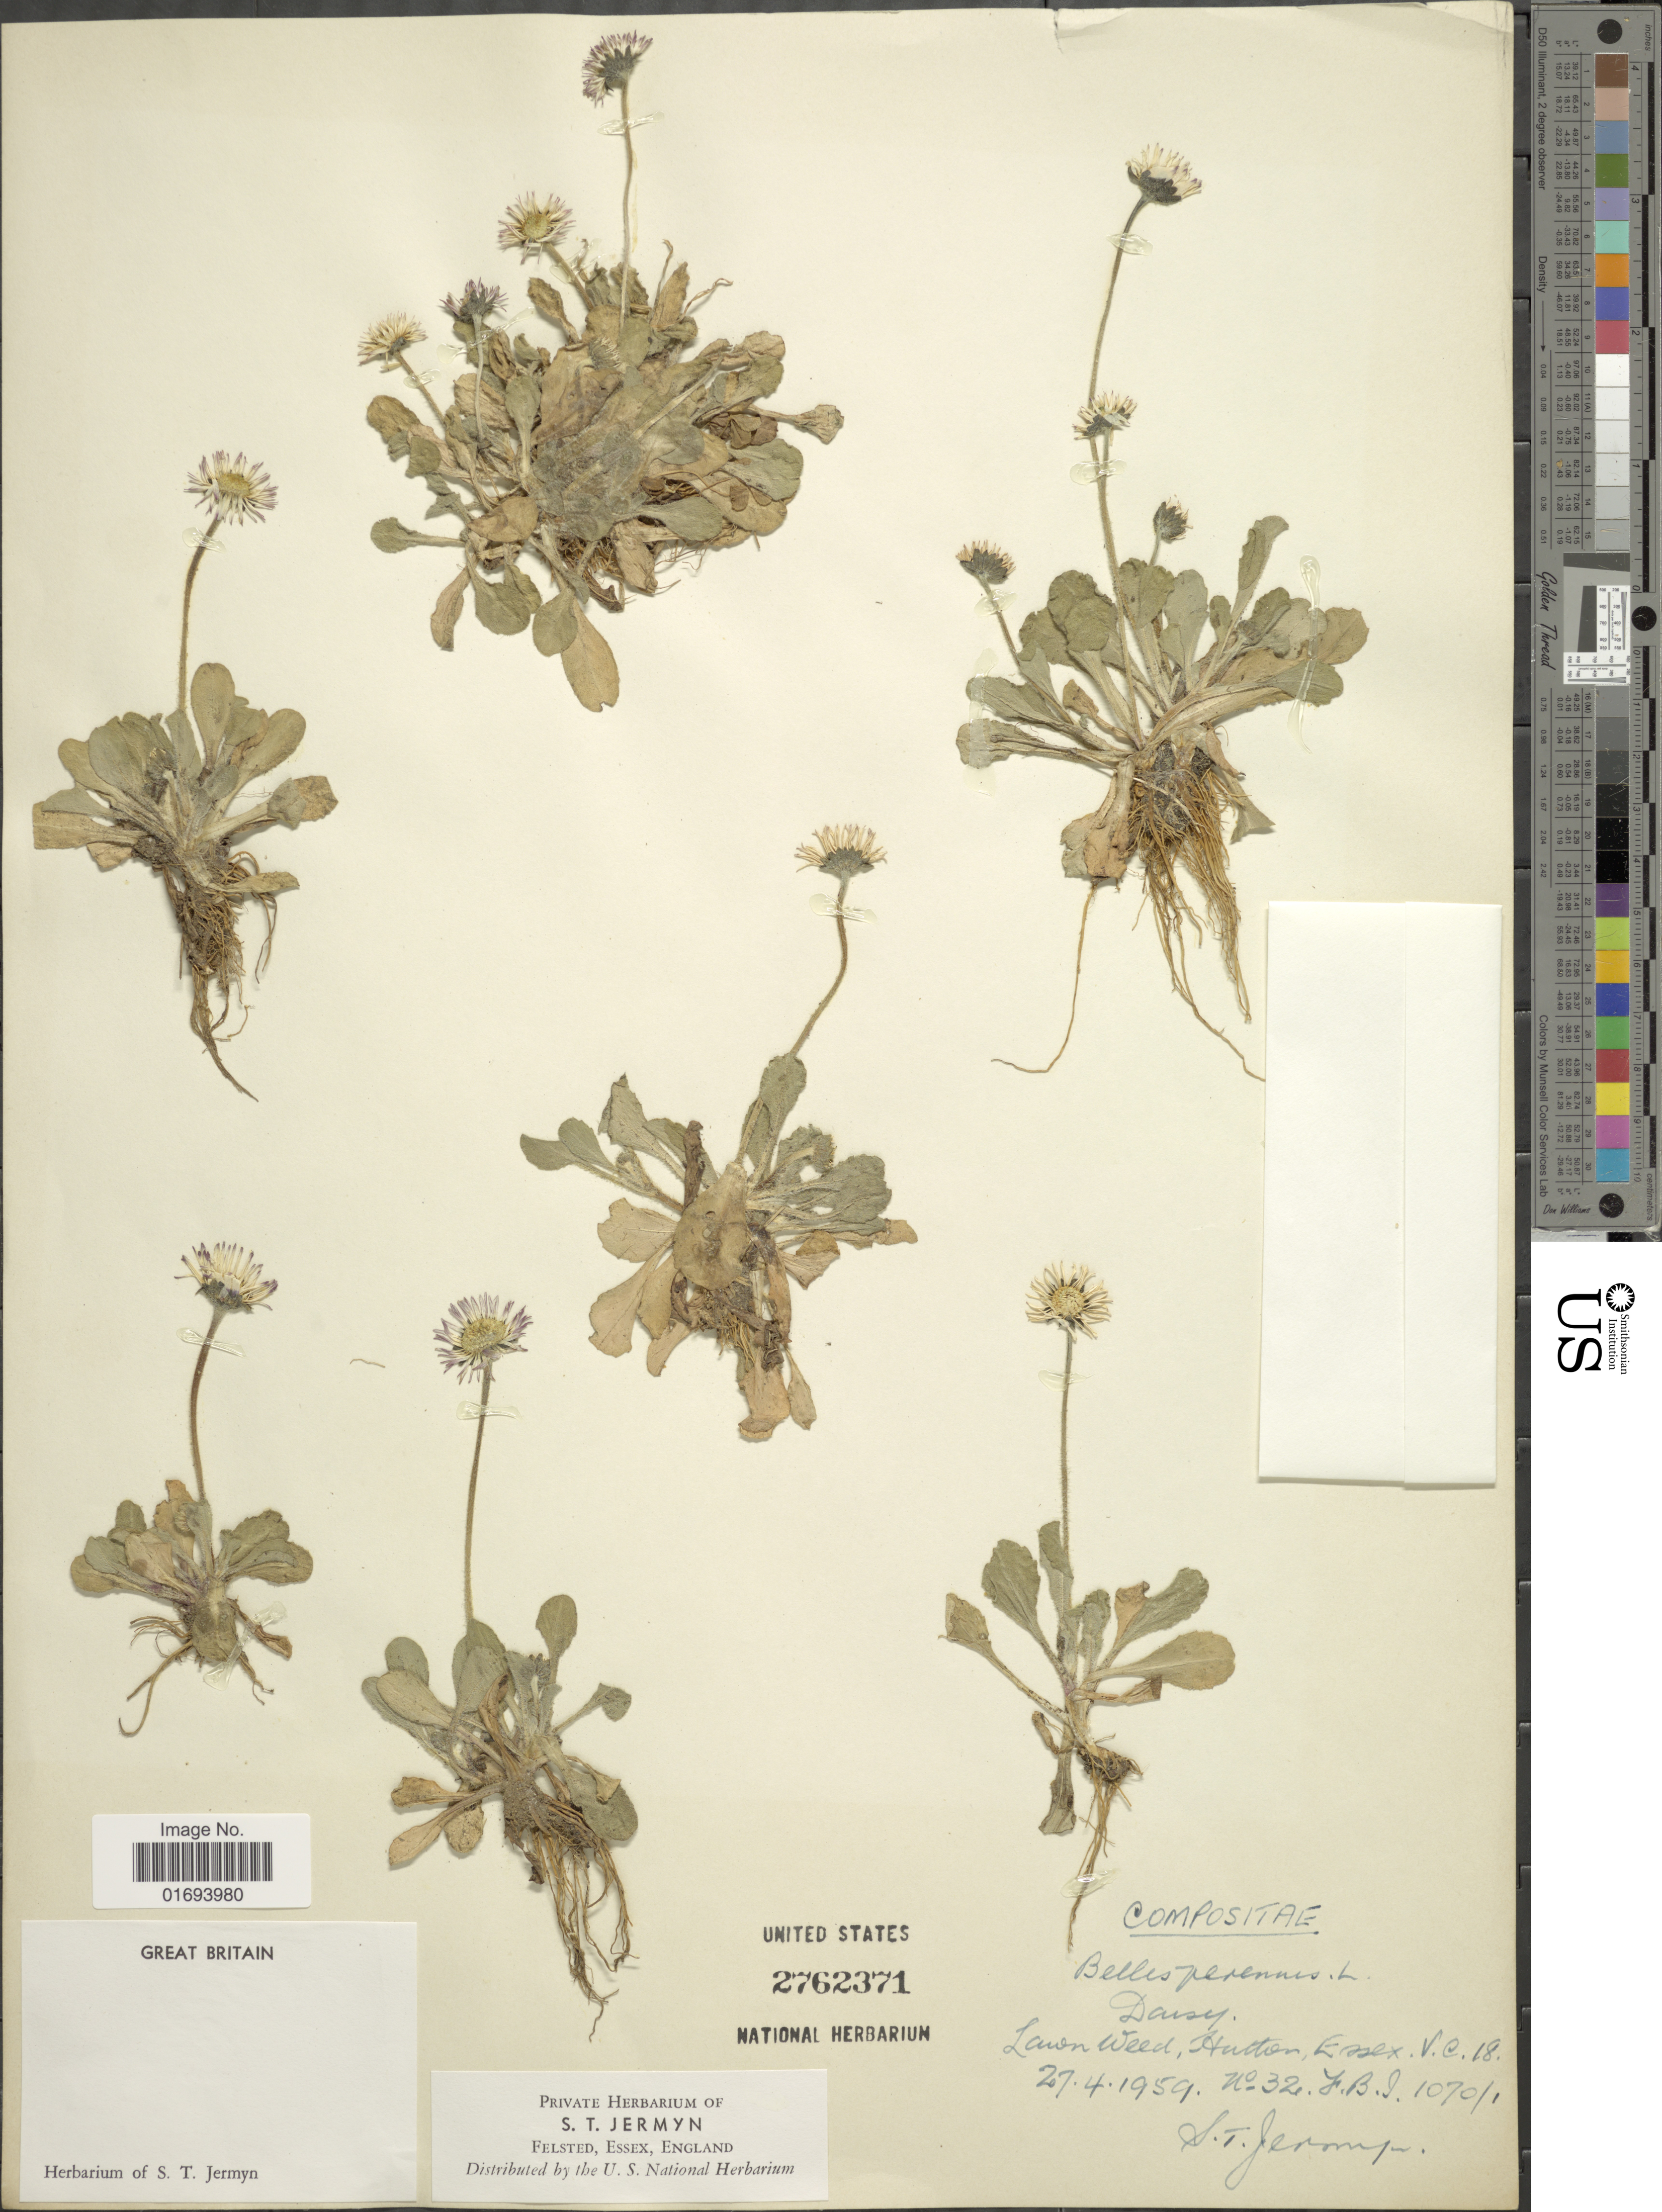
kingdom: Plantae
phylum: Tracheophyta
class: Magnoliopsida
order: Asterales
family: Asteraceae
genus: Bellis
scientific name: Bellis perennis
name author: L.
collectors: S. Jermyn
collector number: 32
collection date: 1959-04-27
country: United Kingdom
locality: Lawn Weed, Hutton, Essex, V. C.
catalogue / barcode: US 2762371